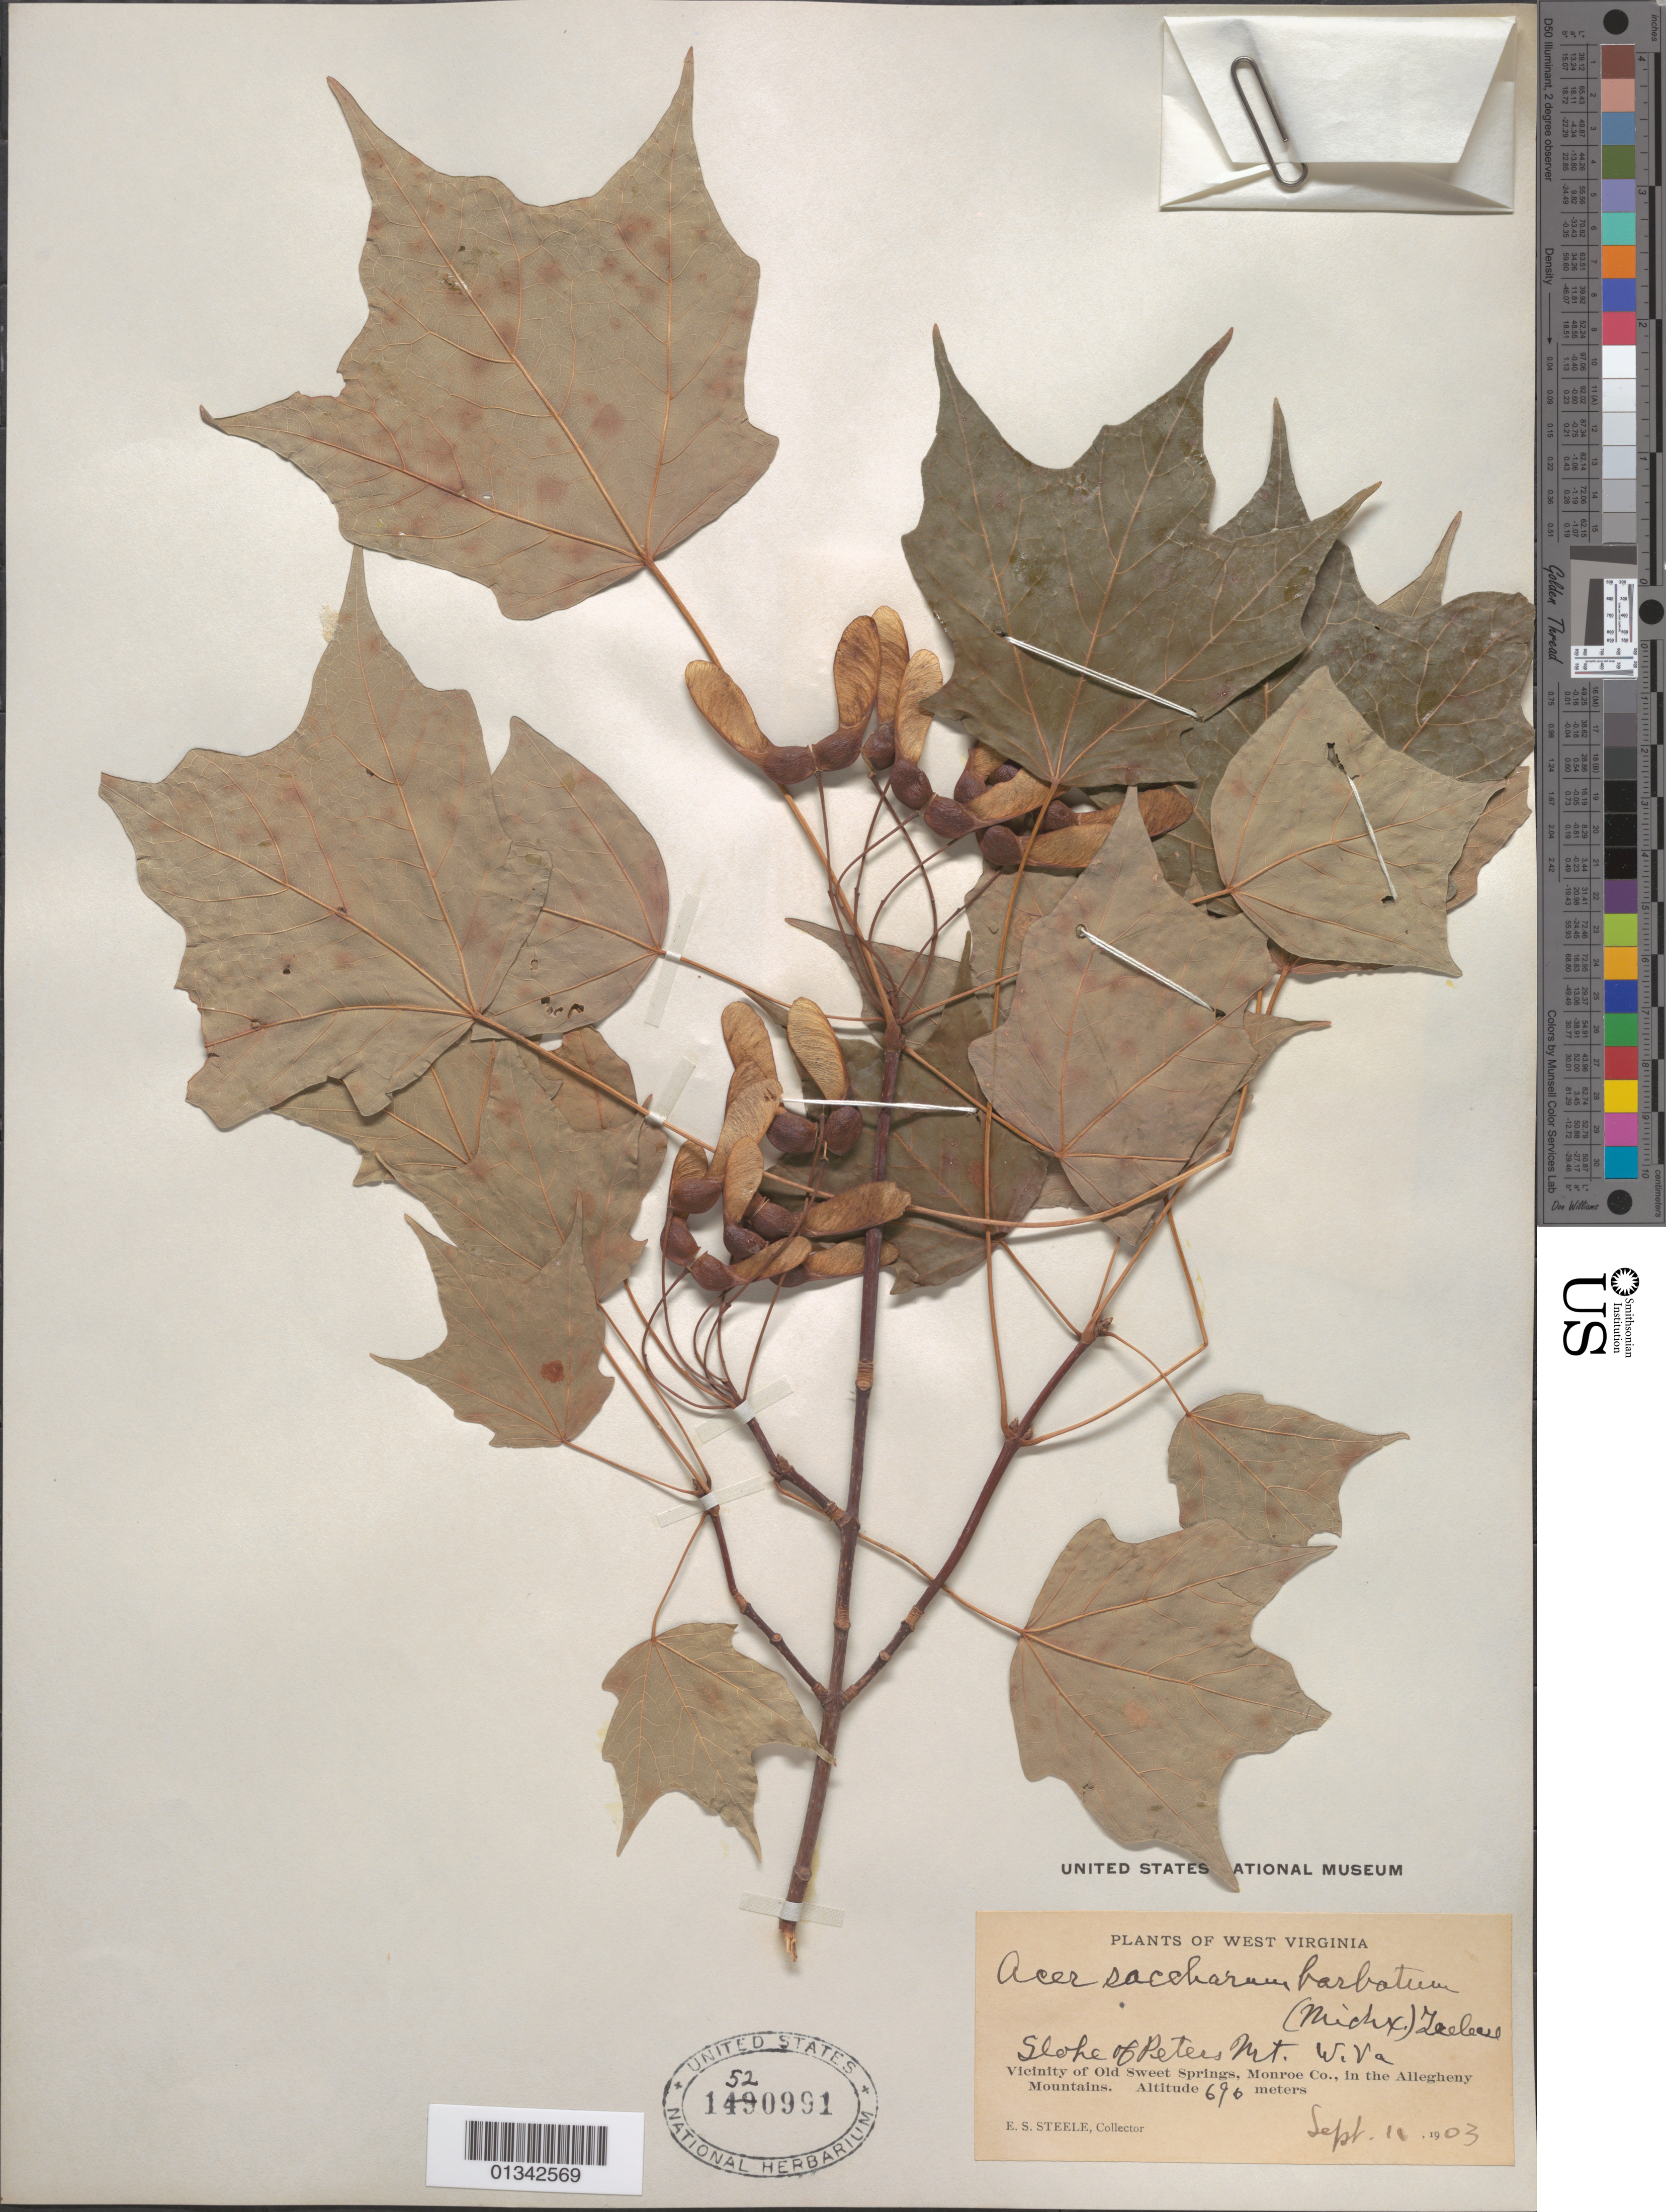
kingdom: Plantae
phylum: Tracheophyta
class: Magnoliopsida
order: Sapindales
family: Sapindaceae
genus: Acer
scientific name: Acer saccharum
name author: Marshall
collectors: E. Steele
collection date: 1903-09-11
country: United States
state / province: West Virginia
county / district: Monroe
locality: Old Sweet Springs vicinity, slope of Peters Mt., Monroe Co. in the Allegheny Mountains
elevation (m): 690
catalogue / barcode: US 1520991